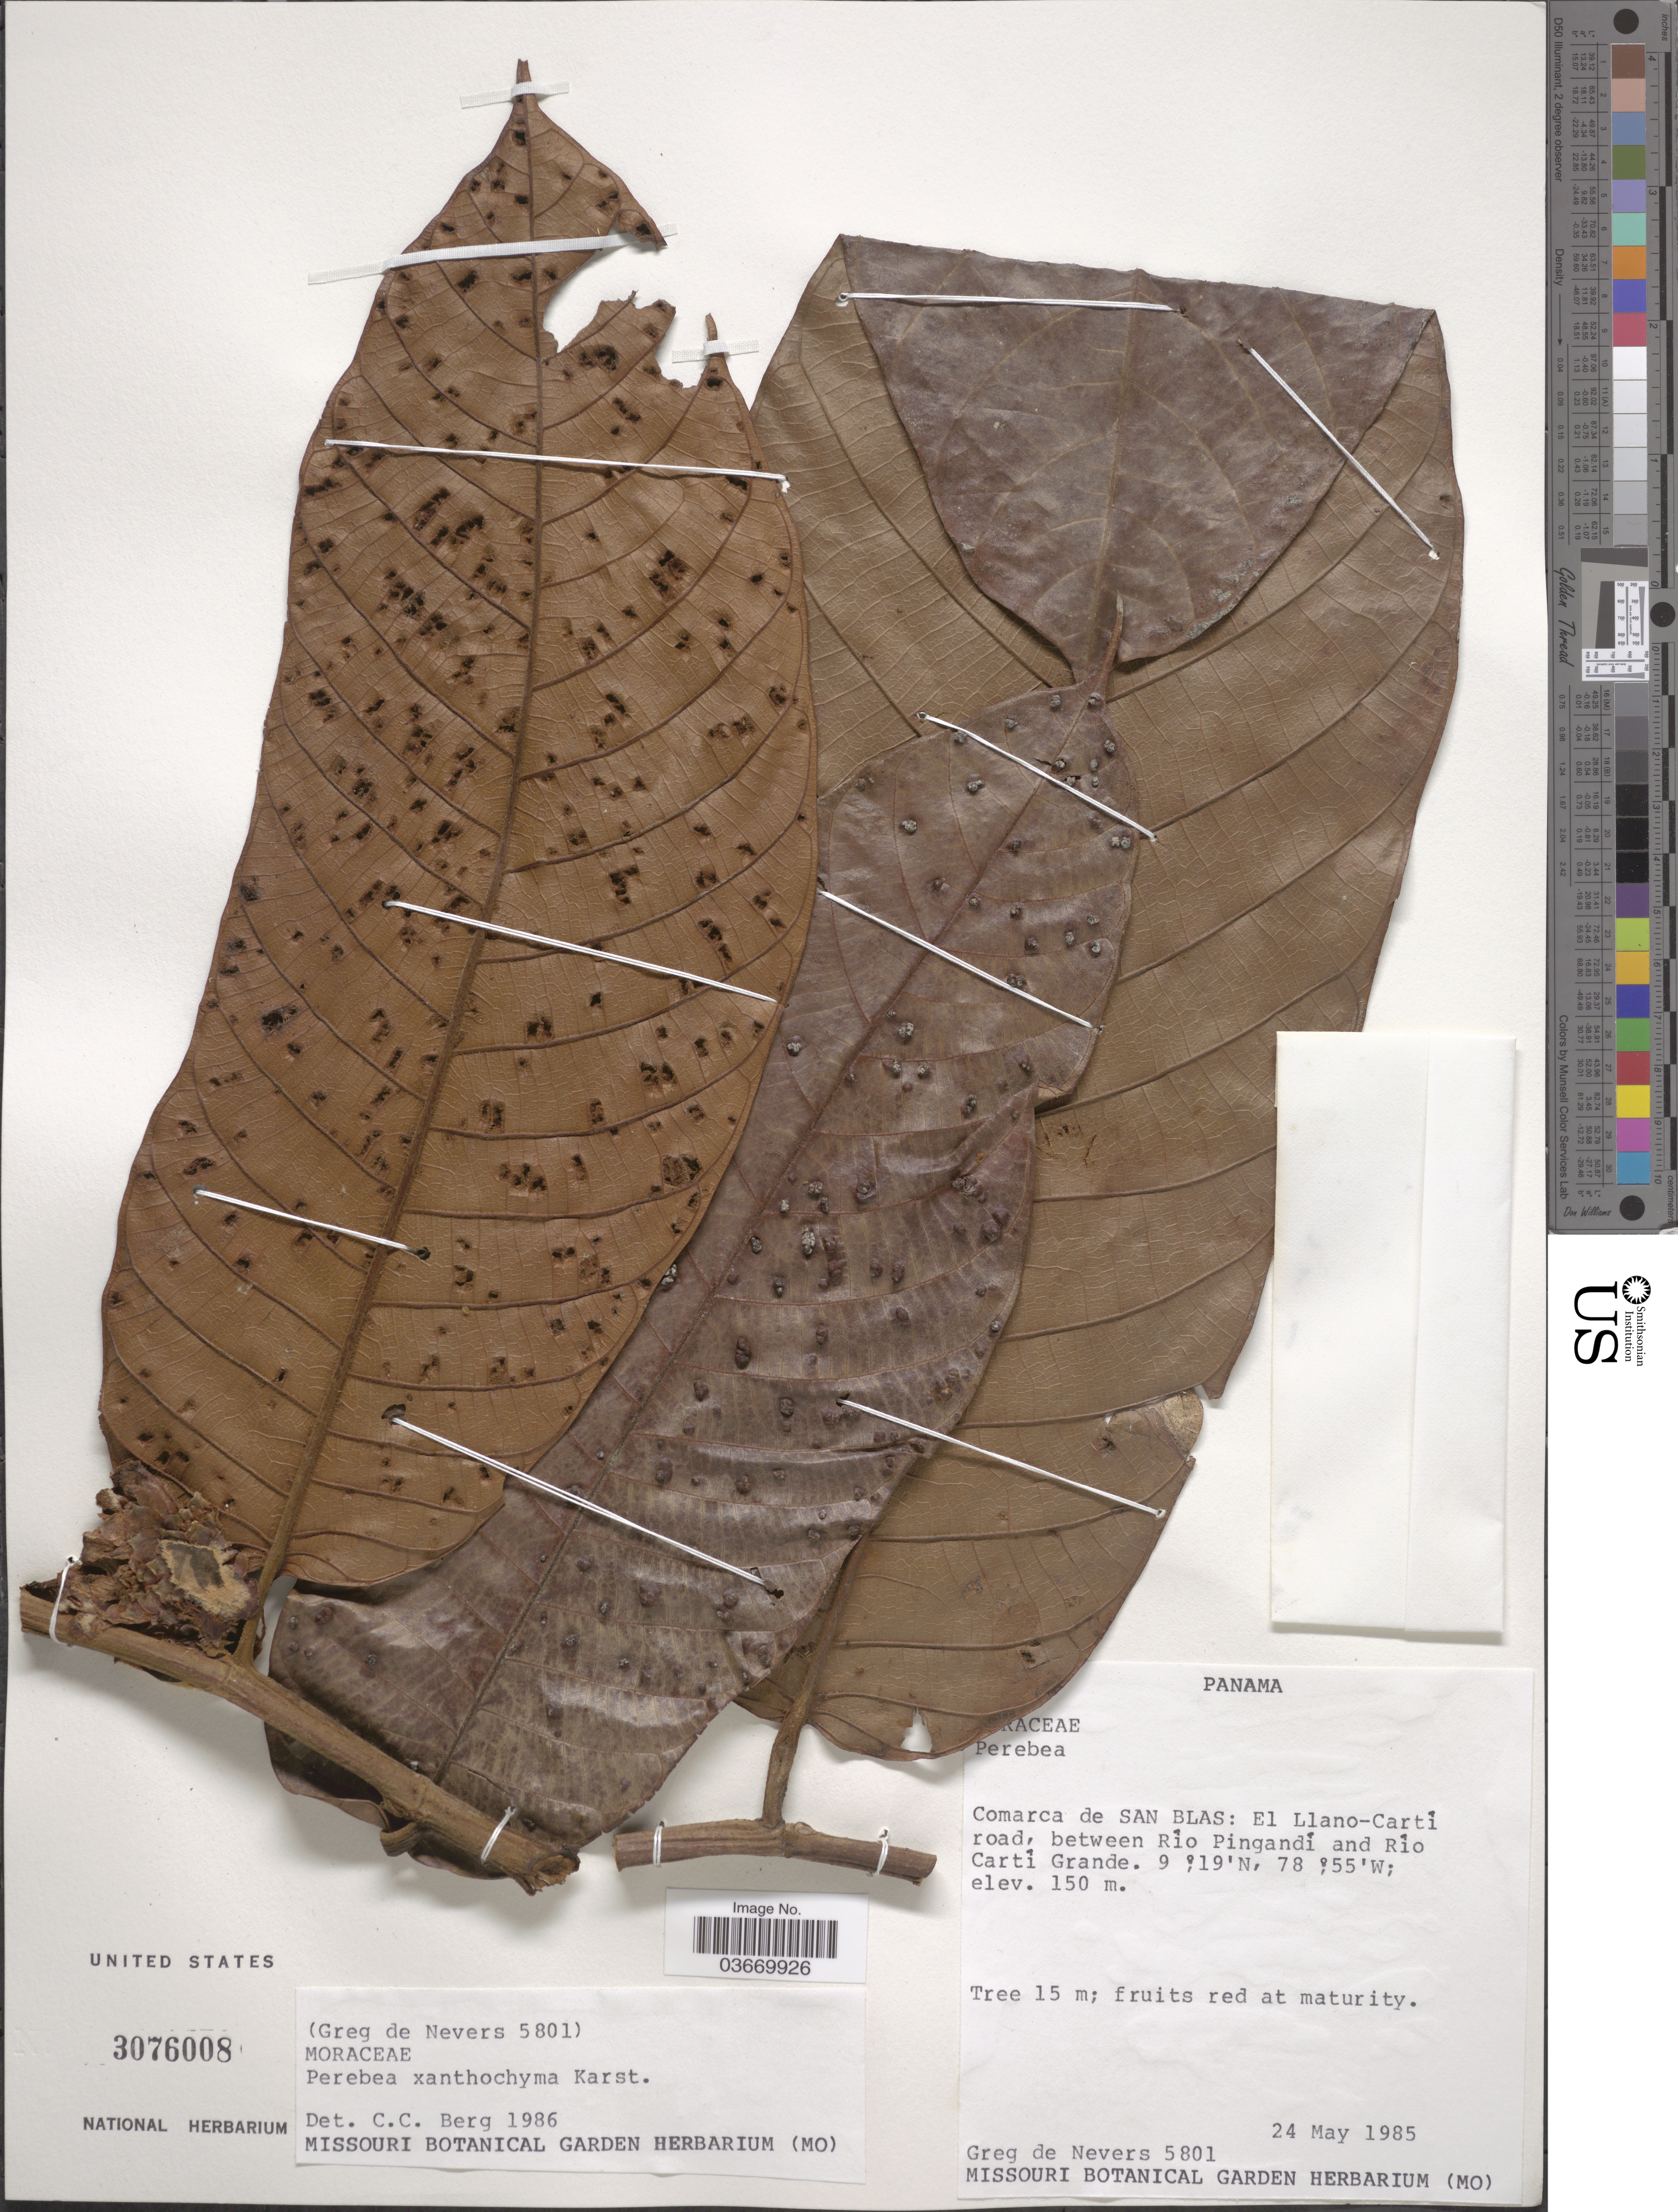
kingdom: Plantae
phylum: Tracheophyta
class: Magnoliopsida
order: Rosales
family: Moraceae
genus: Perebea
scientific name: Perebea xanthochyma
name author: H. Karst.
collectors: G. Nevers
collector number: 5801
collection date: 1985-05-24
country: Panama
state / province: Kuna Yala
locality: Comarca de San Blas: El Llano-Carti road, between Rio Pingandi and Rio Carti Grande.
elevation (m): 150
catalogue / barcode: US 3076008